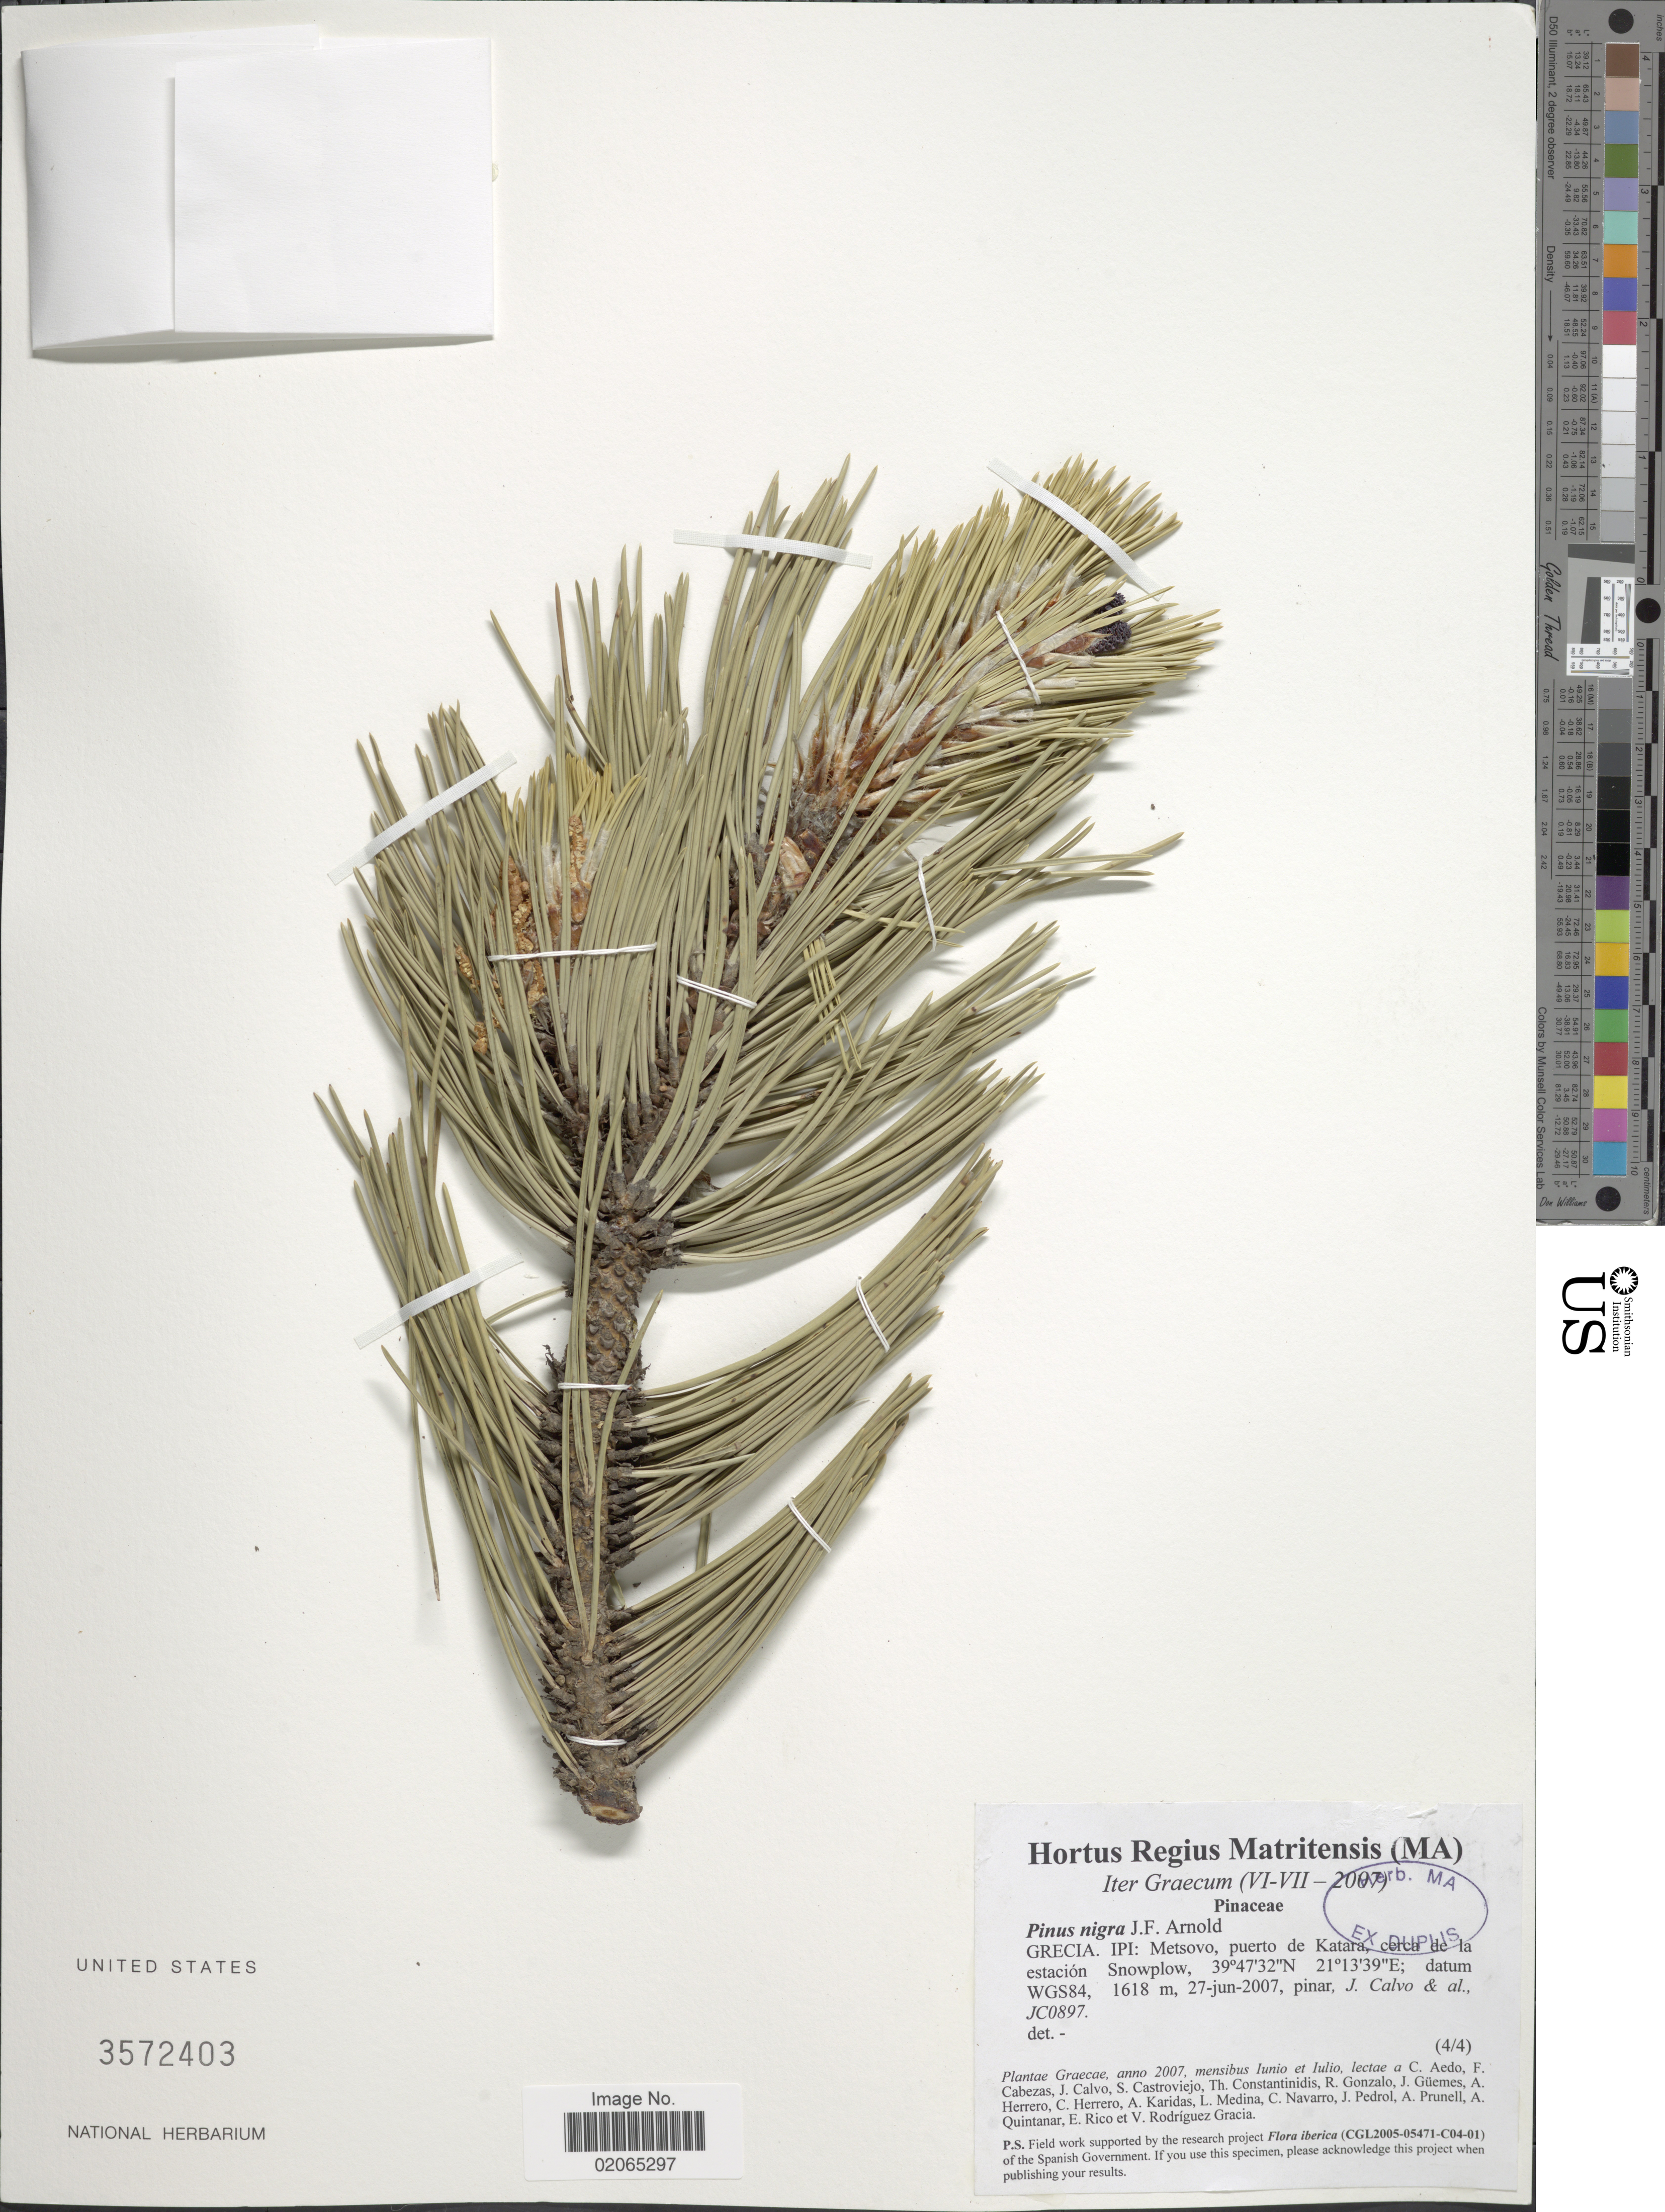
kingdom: Plantae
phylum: Tracheophyta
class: Pinopsida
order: Pinales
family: Pinaceae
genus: Pinus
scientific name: Pinus nigra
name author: Arnold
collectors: C. Aedo, F. Cabezas, J. Calvo, S. Castroviejo & et al.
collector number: JC0897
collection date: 2007-06-27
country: Greece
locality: Grecia. Ipi: Metsovo, puerto de Katara, cerca de la estación Snowplow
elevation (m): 1618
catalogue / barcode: US 3572403